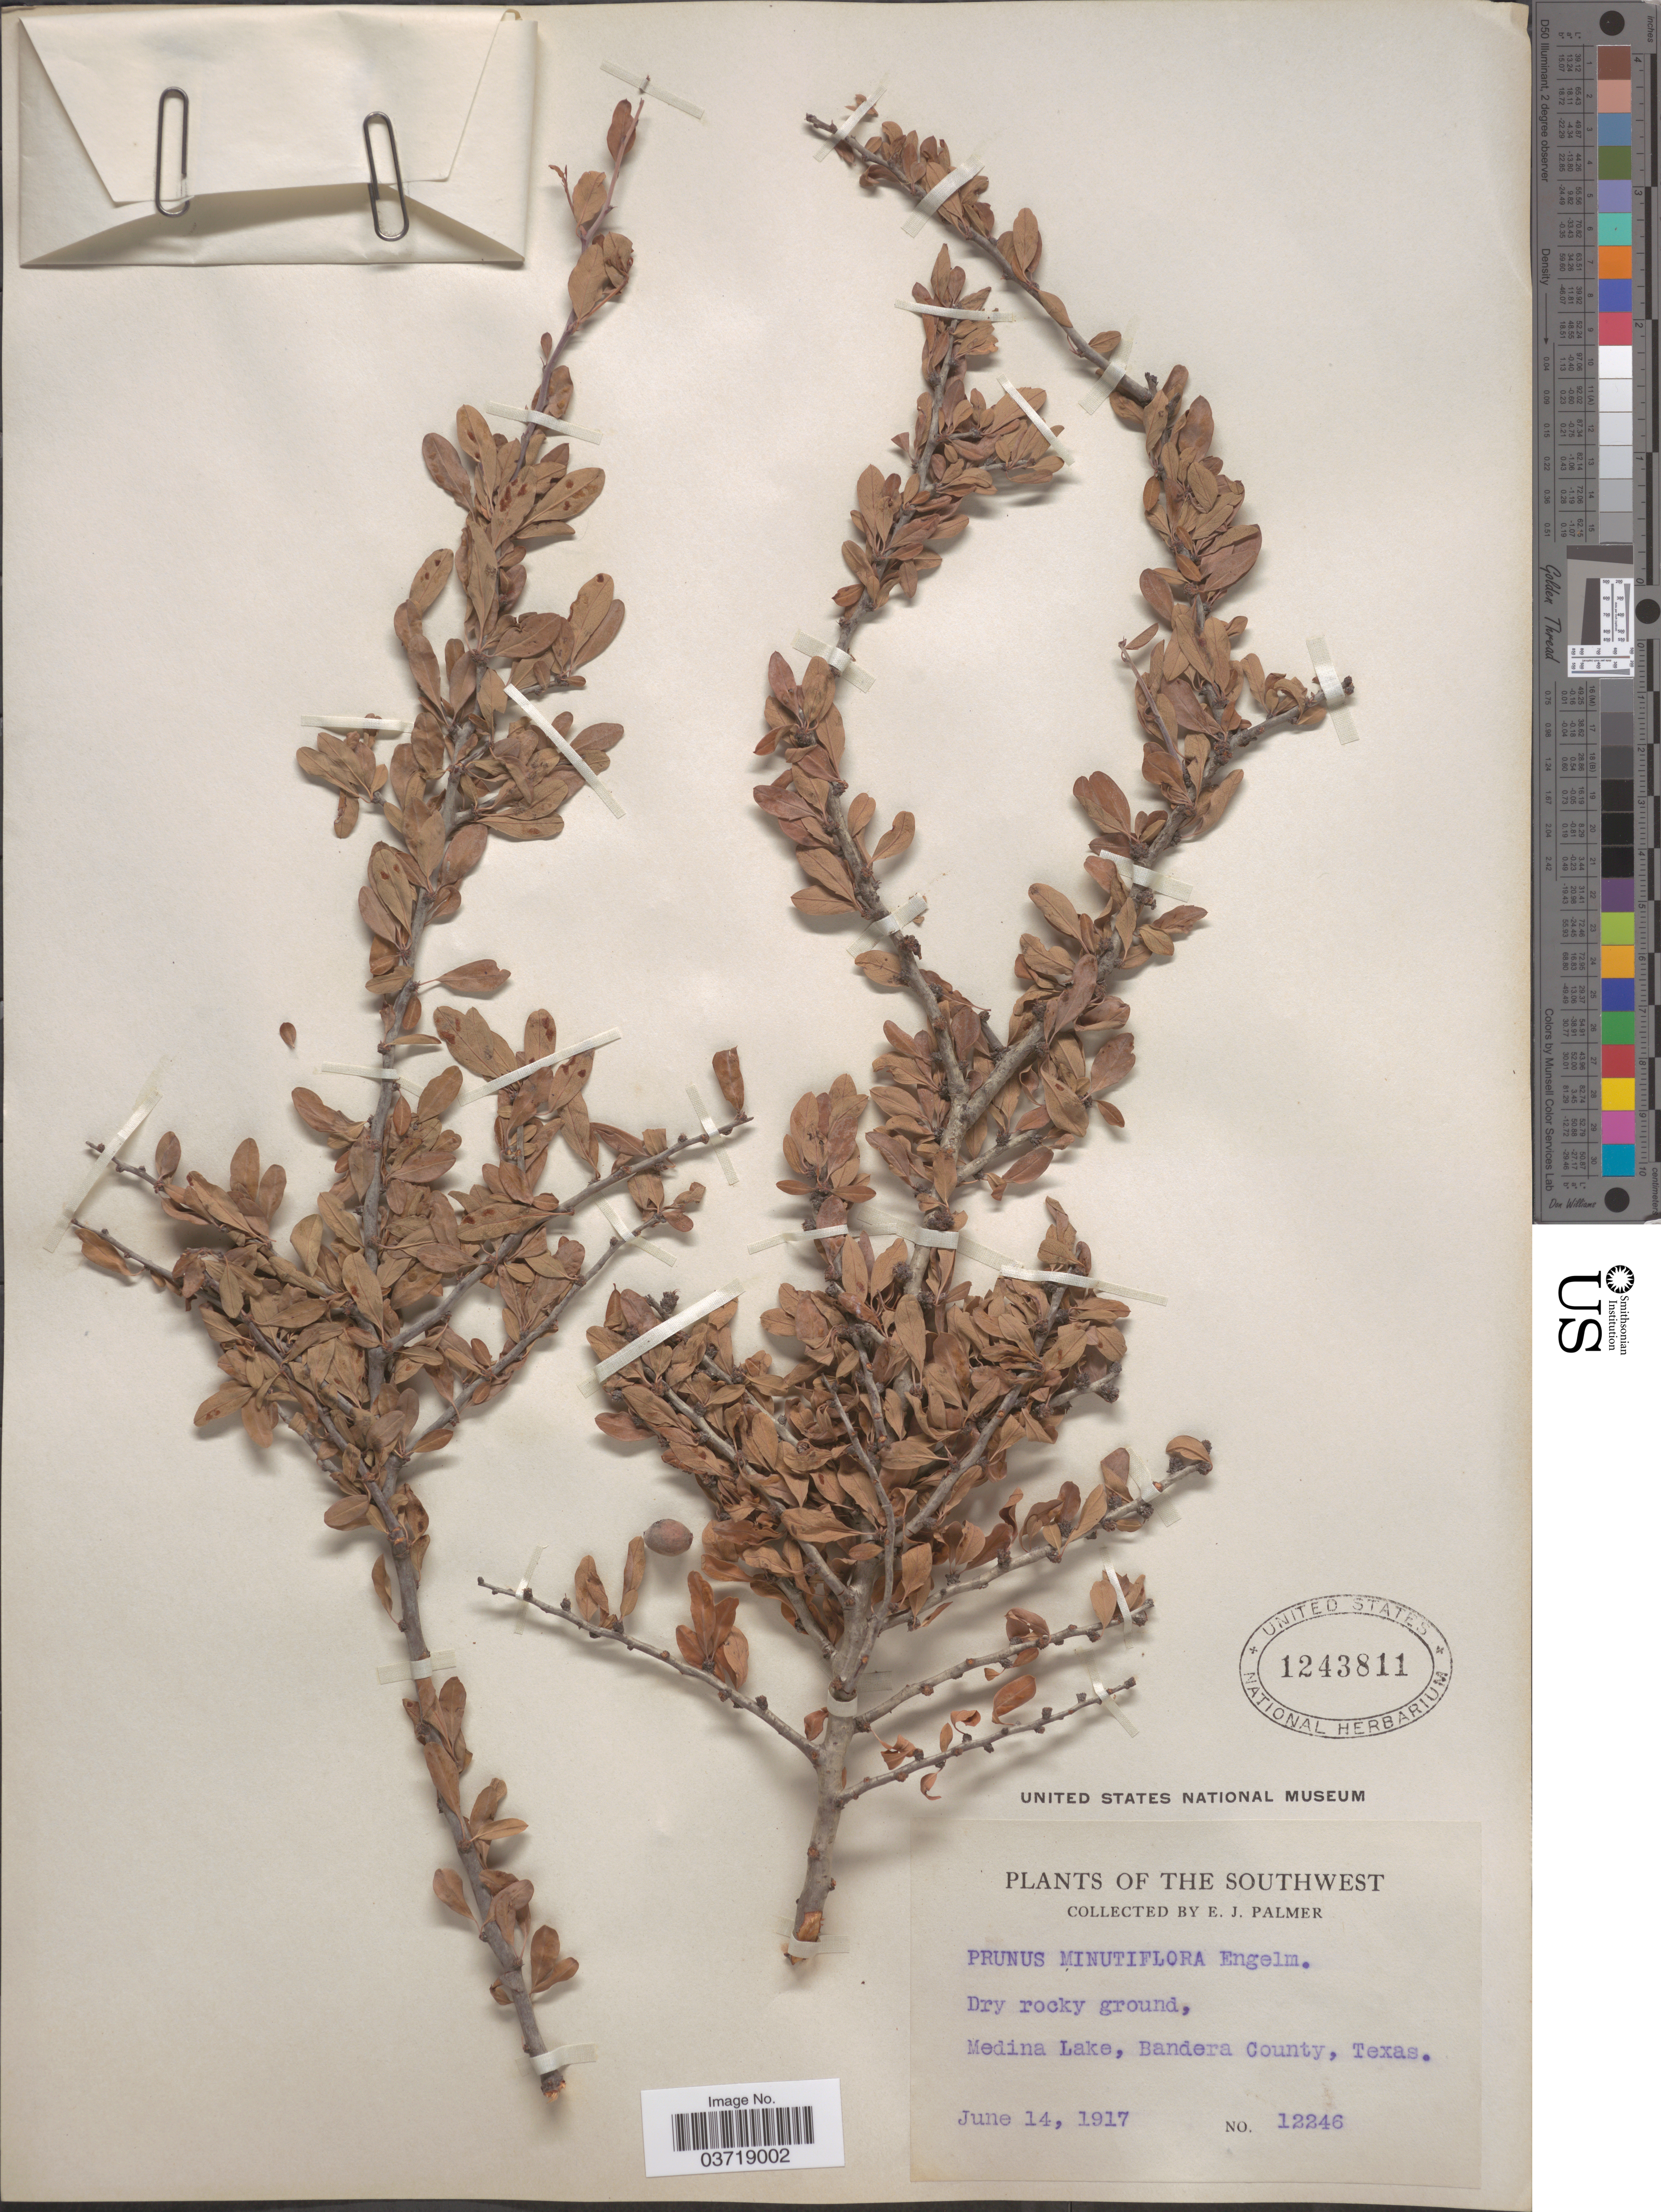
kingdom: Plantae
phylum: Tracheophyta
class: Magnoliopsida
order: Rosales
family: Rosaceae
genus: Prunus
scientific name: Prunus minutiflora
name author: Engelm. ex A. Gray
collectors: E. J. Palmer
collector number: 12246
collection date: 1917-06-14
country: United States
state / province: Texas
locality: The Southwest. Medina Lake, Bandera County.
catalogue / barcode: US 1243811